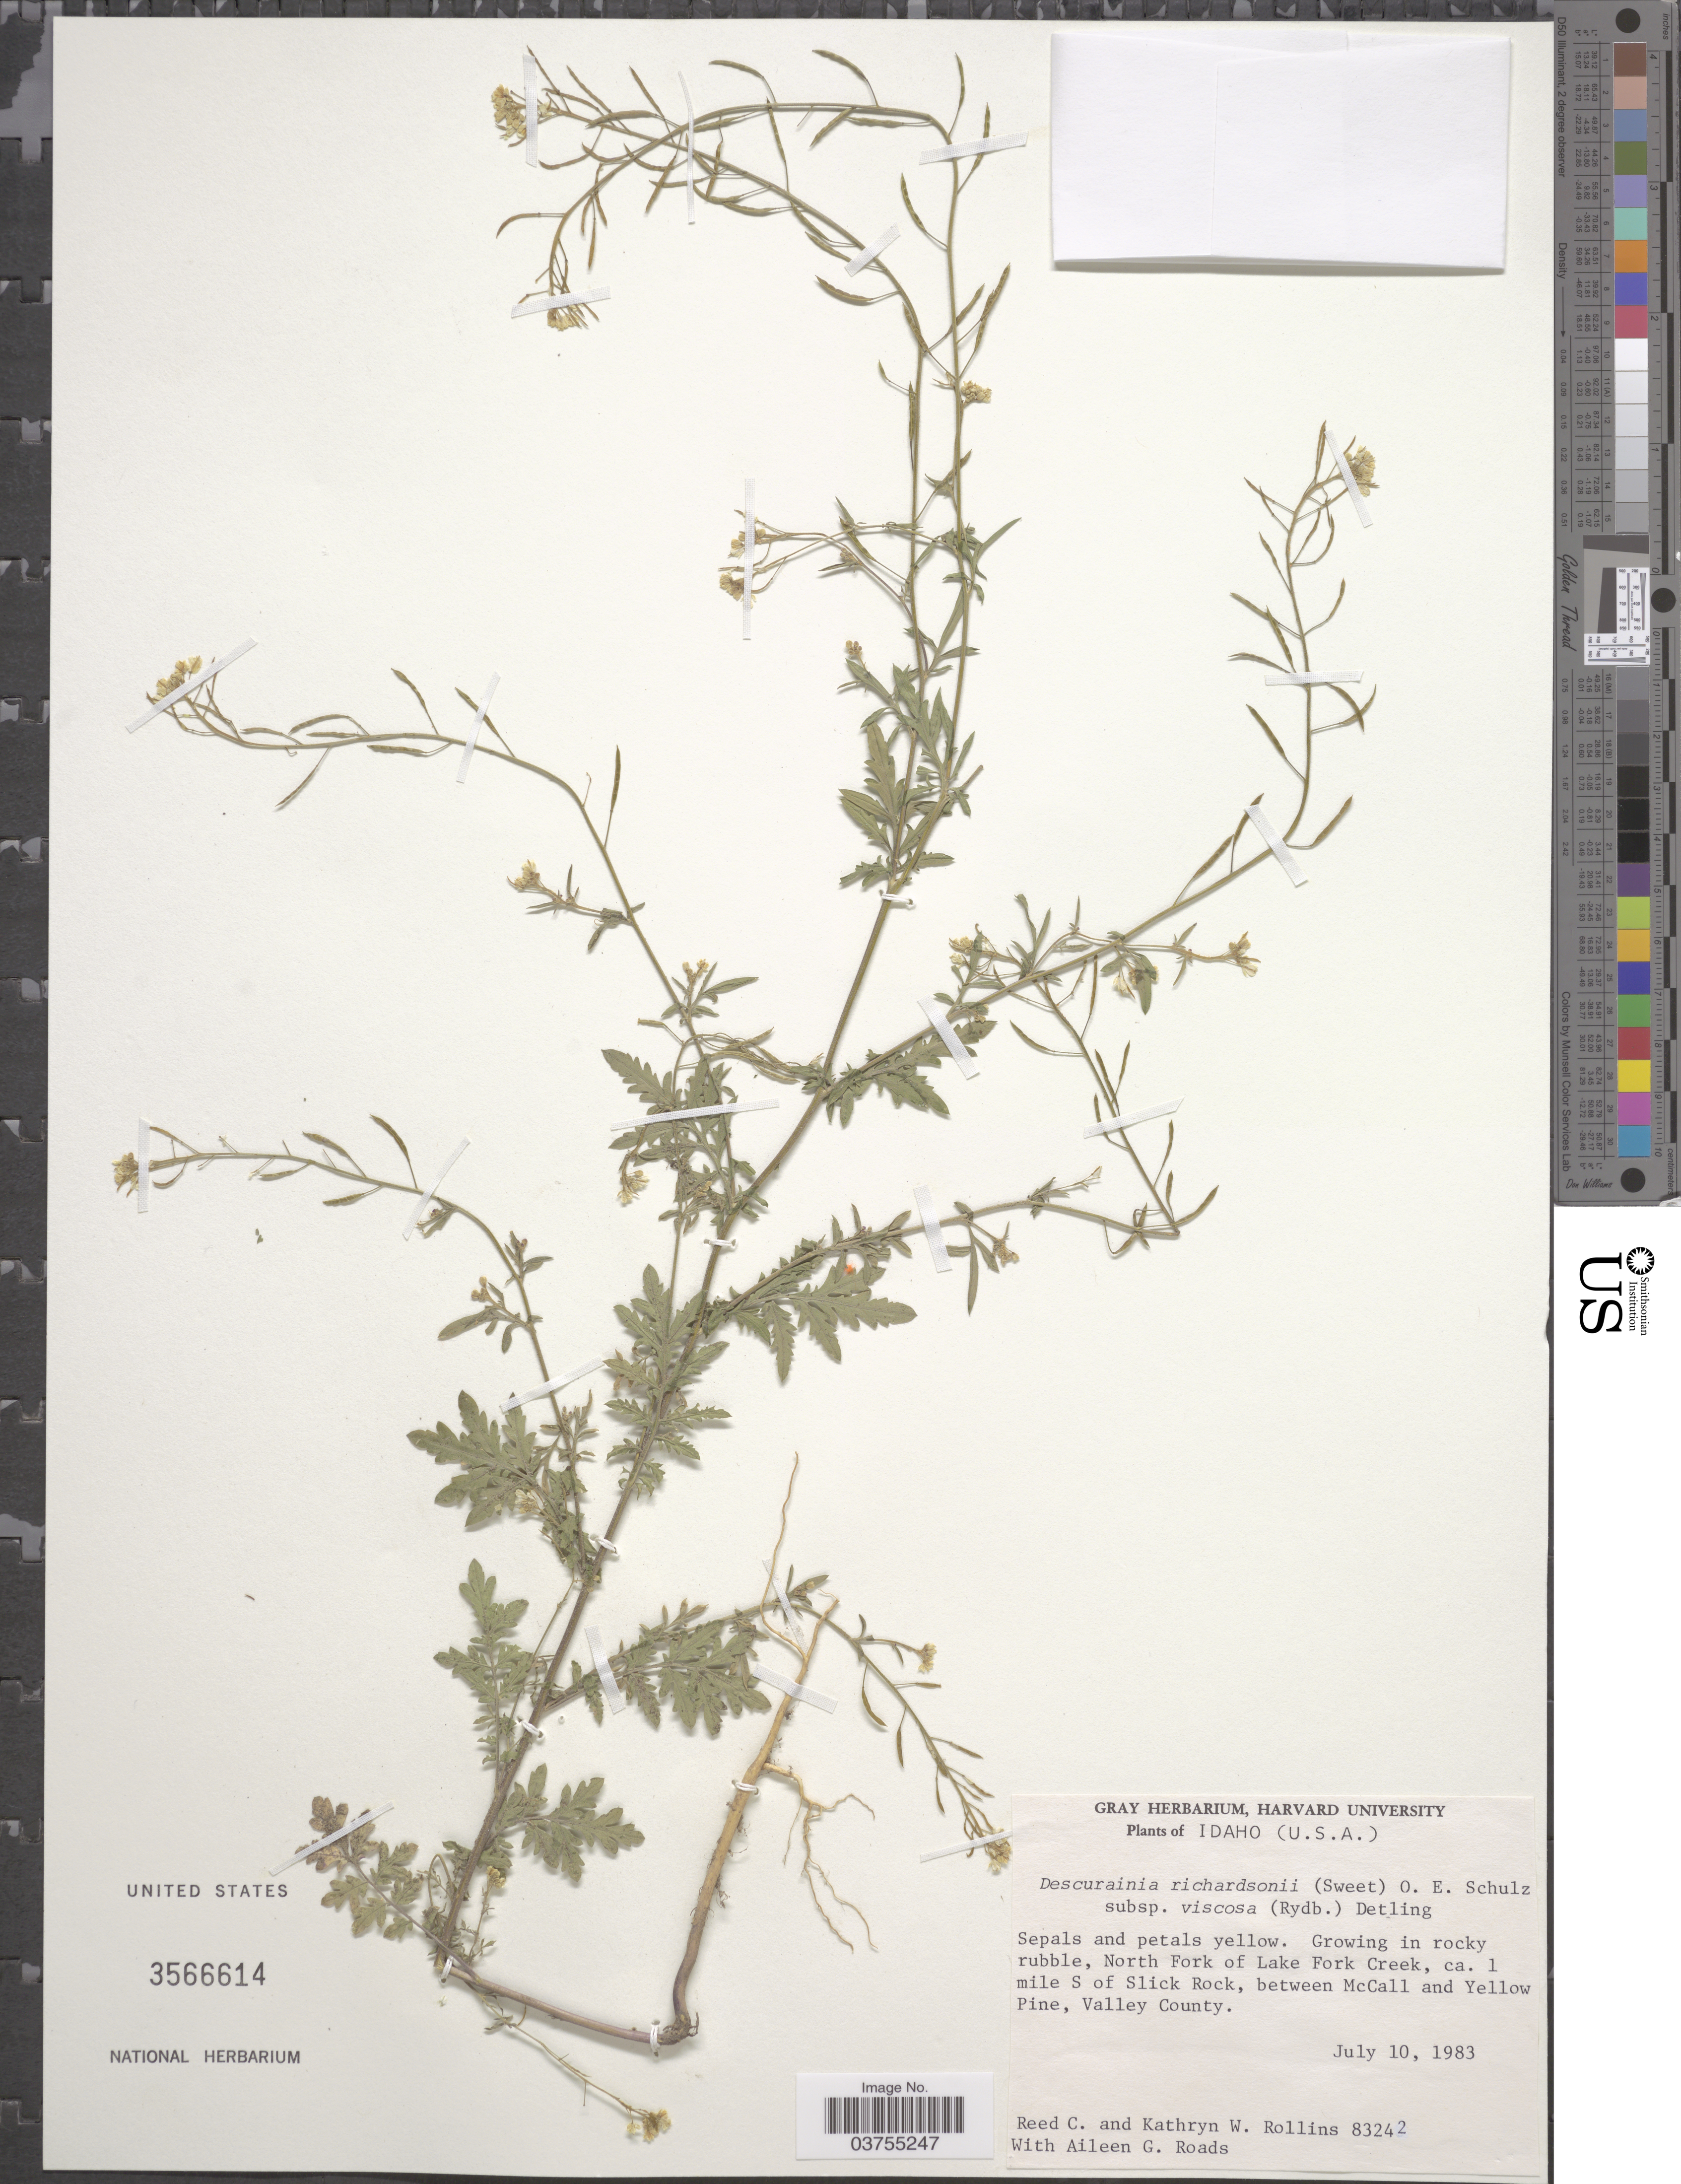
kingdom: Plantae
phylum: Tracheophyta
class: Magnoliopsida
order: Brassicales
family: Brassicaceae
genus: Descurainia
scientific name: Descurainia richardsonii subsp. viscosa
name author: (Rydb.) Detling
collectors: R. C. Rollins, K. W. Rollins & A. Roads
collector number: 83242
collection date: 1983-07-10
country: United States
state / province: Idaho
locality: In rocky rubble, North Fork of Lake Fork Creek, ca. 1 mile S of Slick Rock, between McCall and Yellow Pine, Valley County.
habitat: growing in rocky rubble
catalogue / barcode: US 3566614